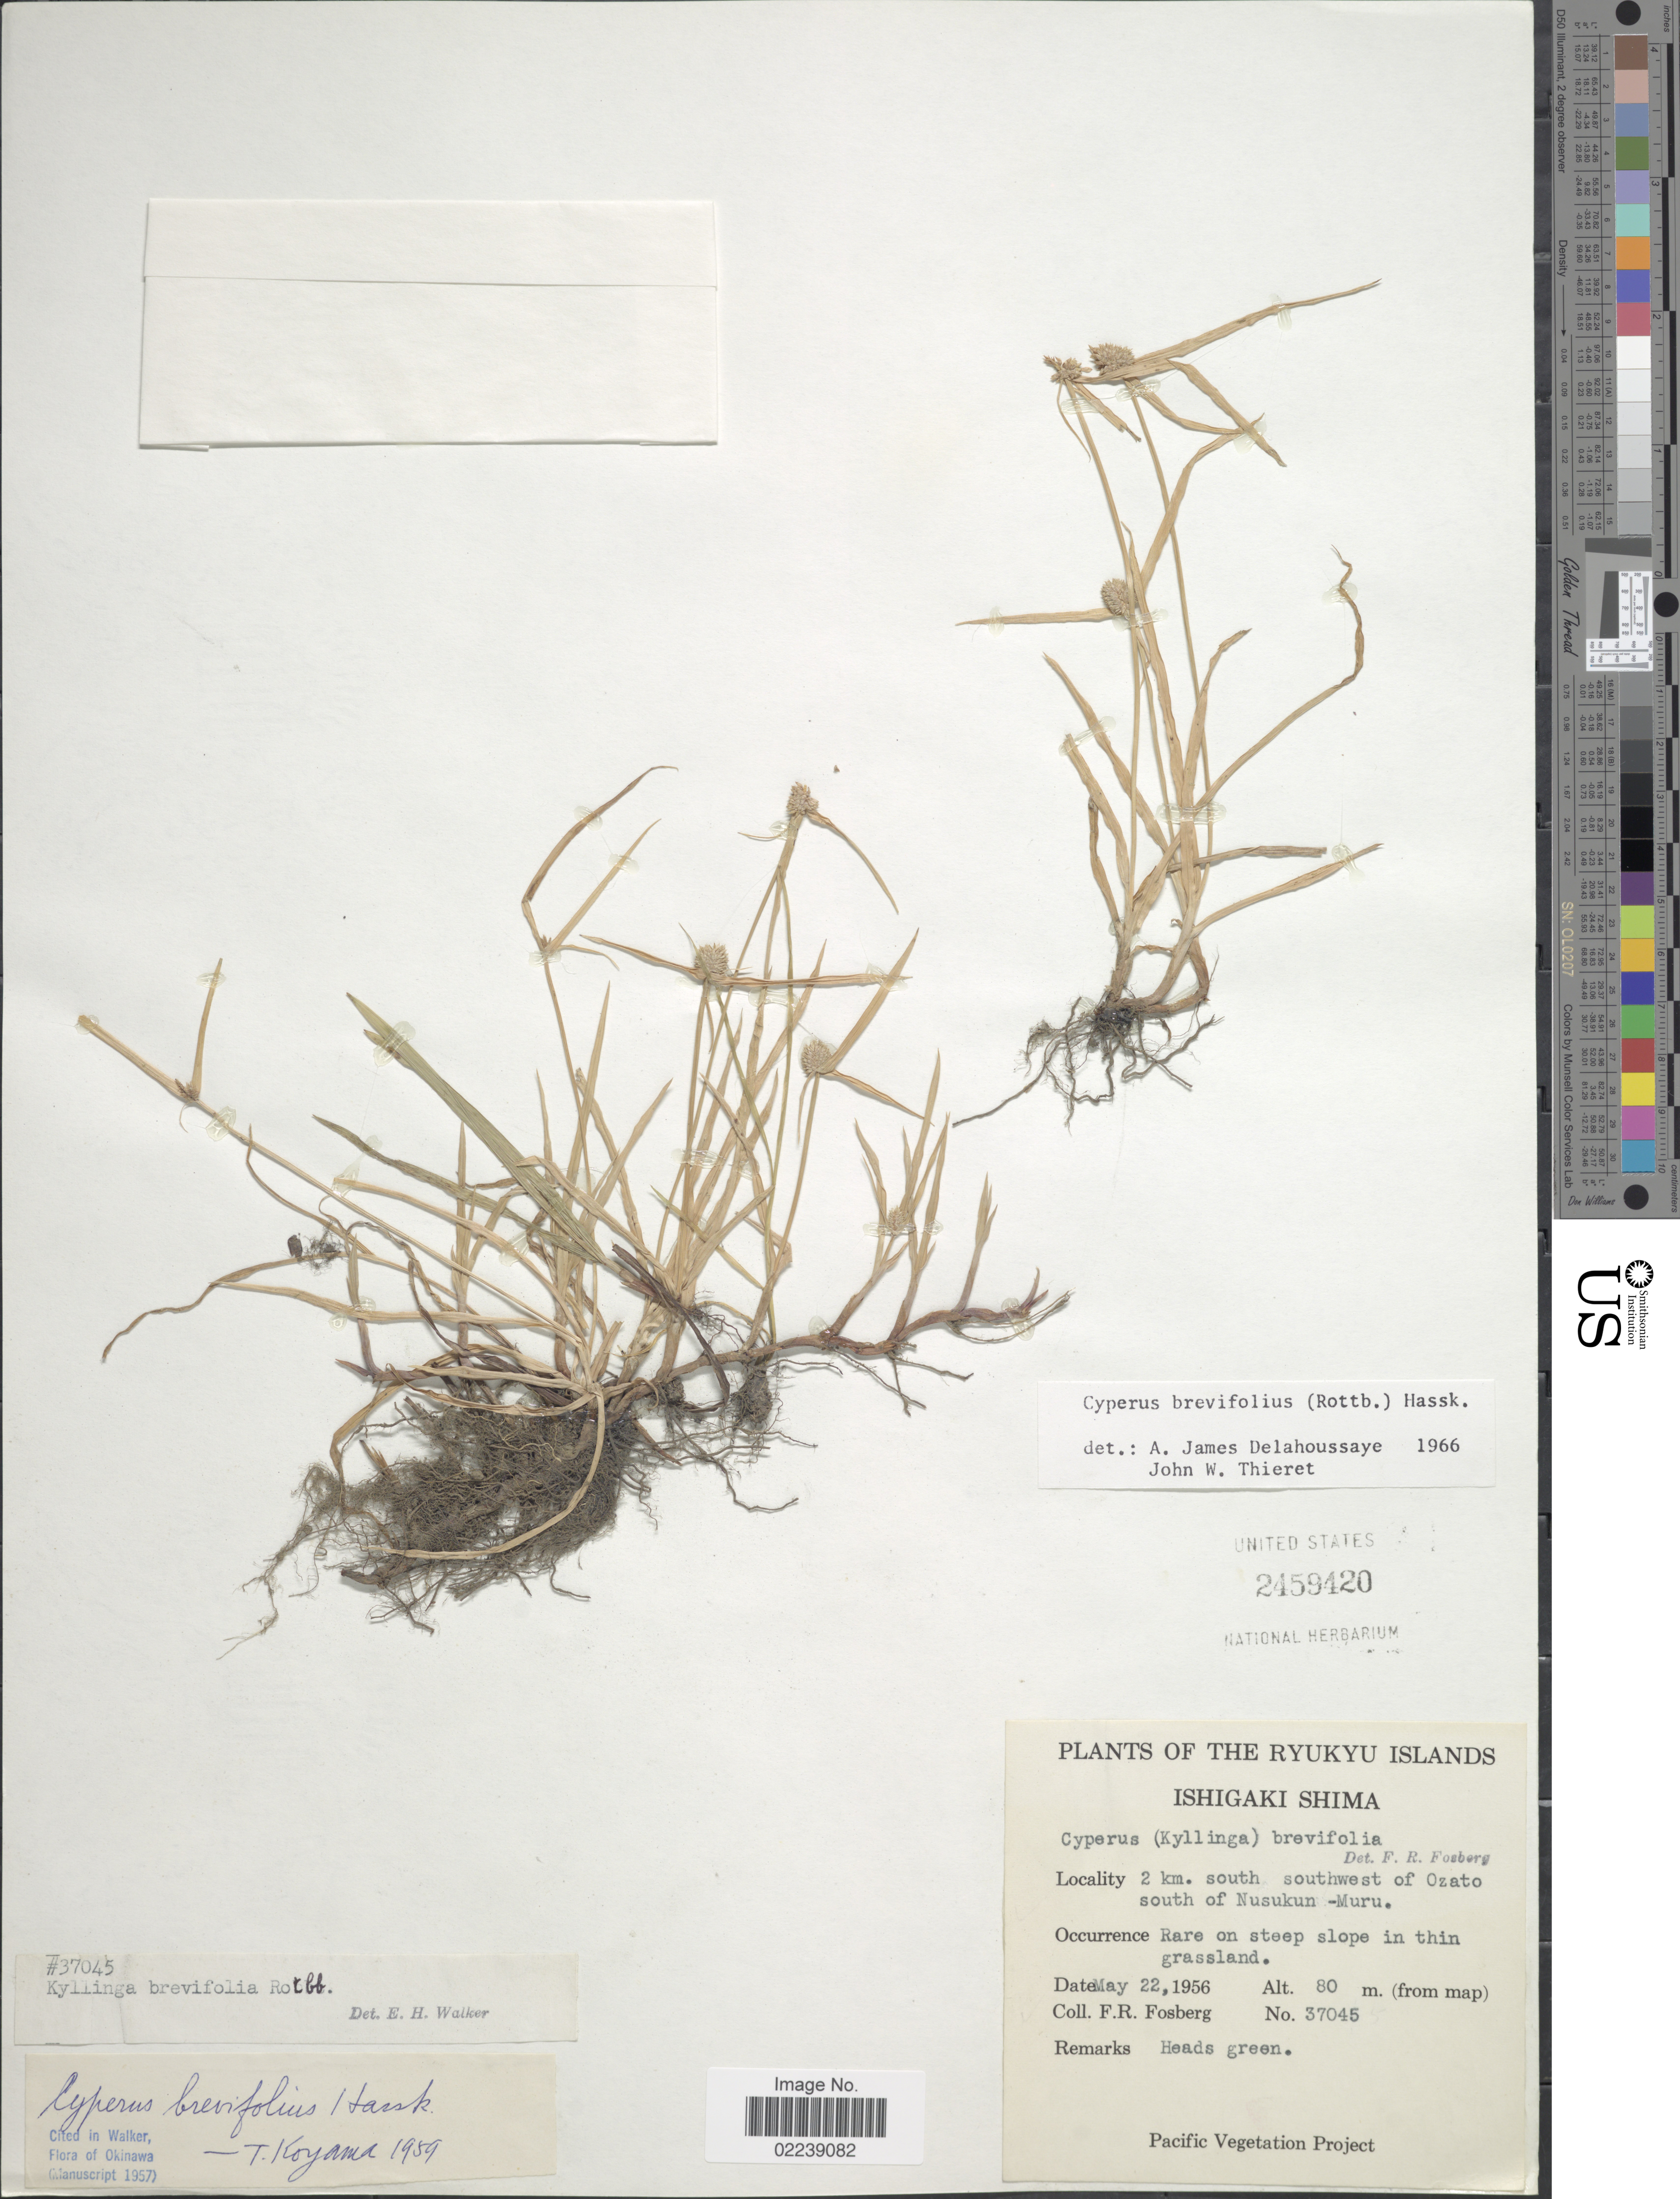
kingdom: Plantae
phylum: Tracheophyta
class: Liliopsida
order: Poales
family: Cyperaceae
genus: Cyperus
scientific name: Cyperus brevifolius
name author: (Rottb.) Hassk.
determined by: Strong, M. T., (US), Smithsonian Institution - National Museum of Natural History (UNITED STATES)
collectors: F. R. Fosberg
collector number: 37045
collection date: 1956-05-22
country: Japan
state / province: Okinawa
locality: Ryukyu Islands, Ishigaki Shima, 2 km. south southwest of Ozato south of Nusuku- Muru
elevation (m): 80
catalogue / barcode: US 2459420